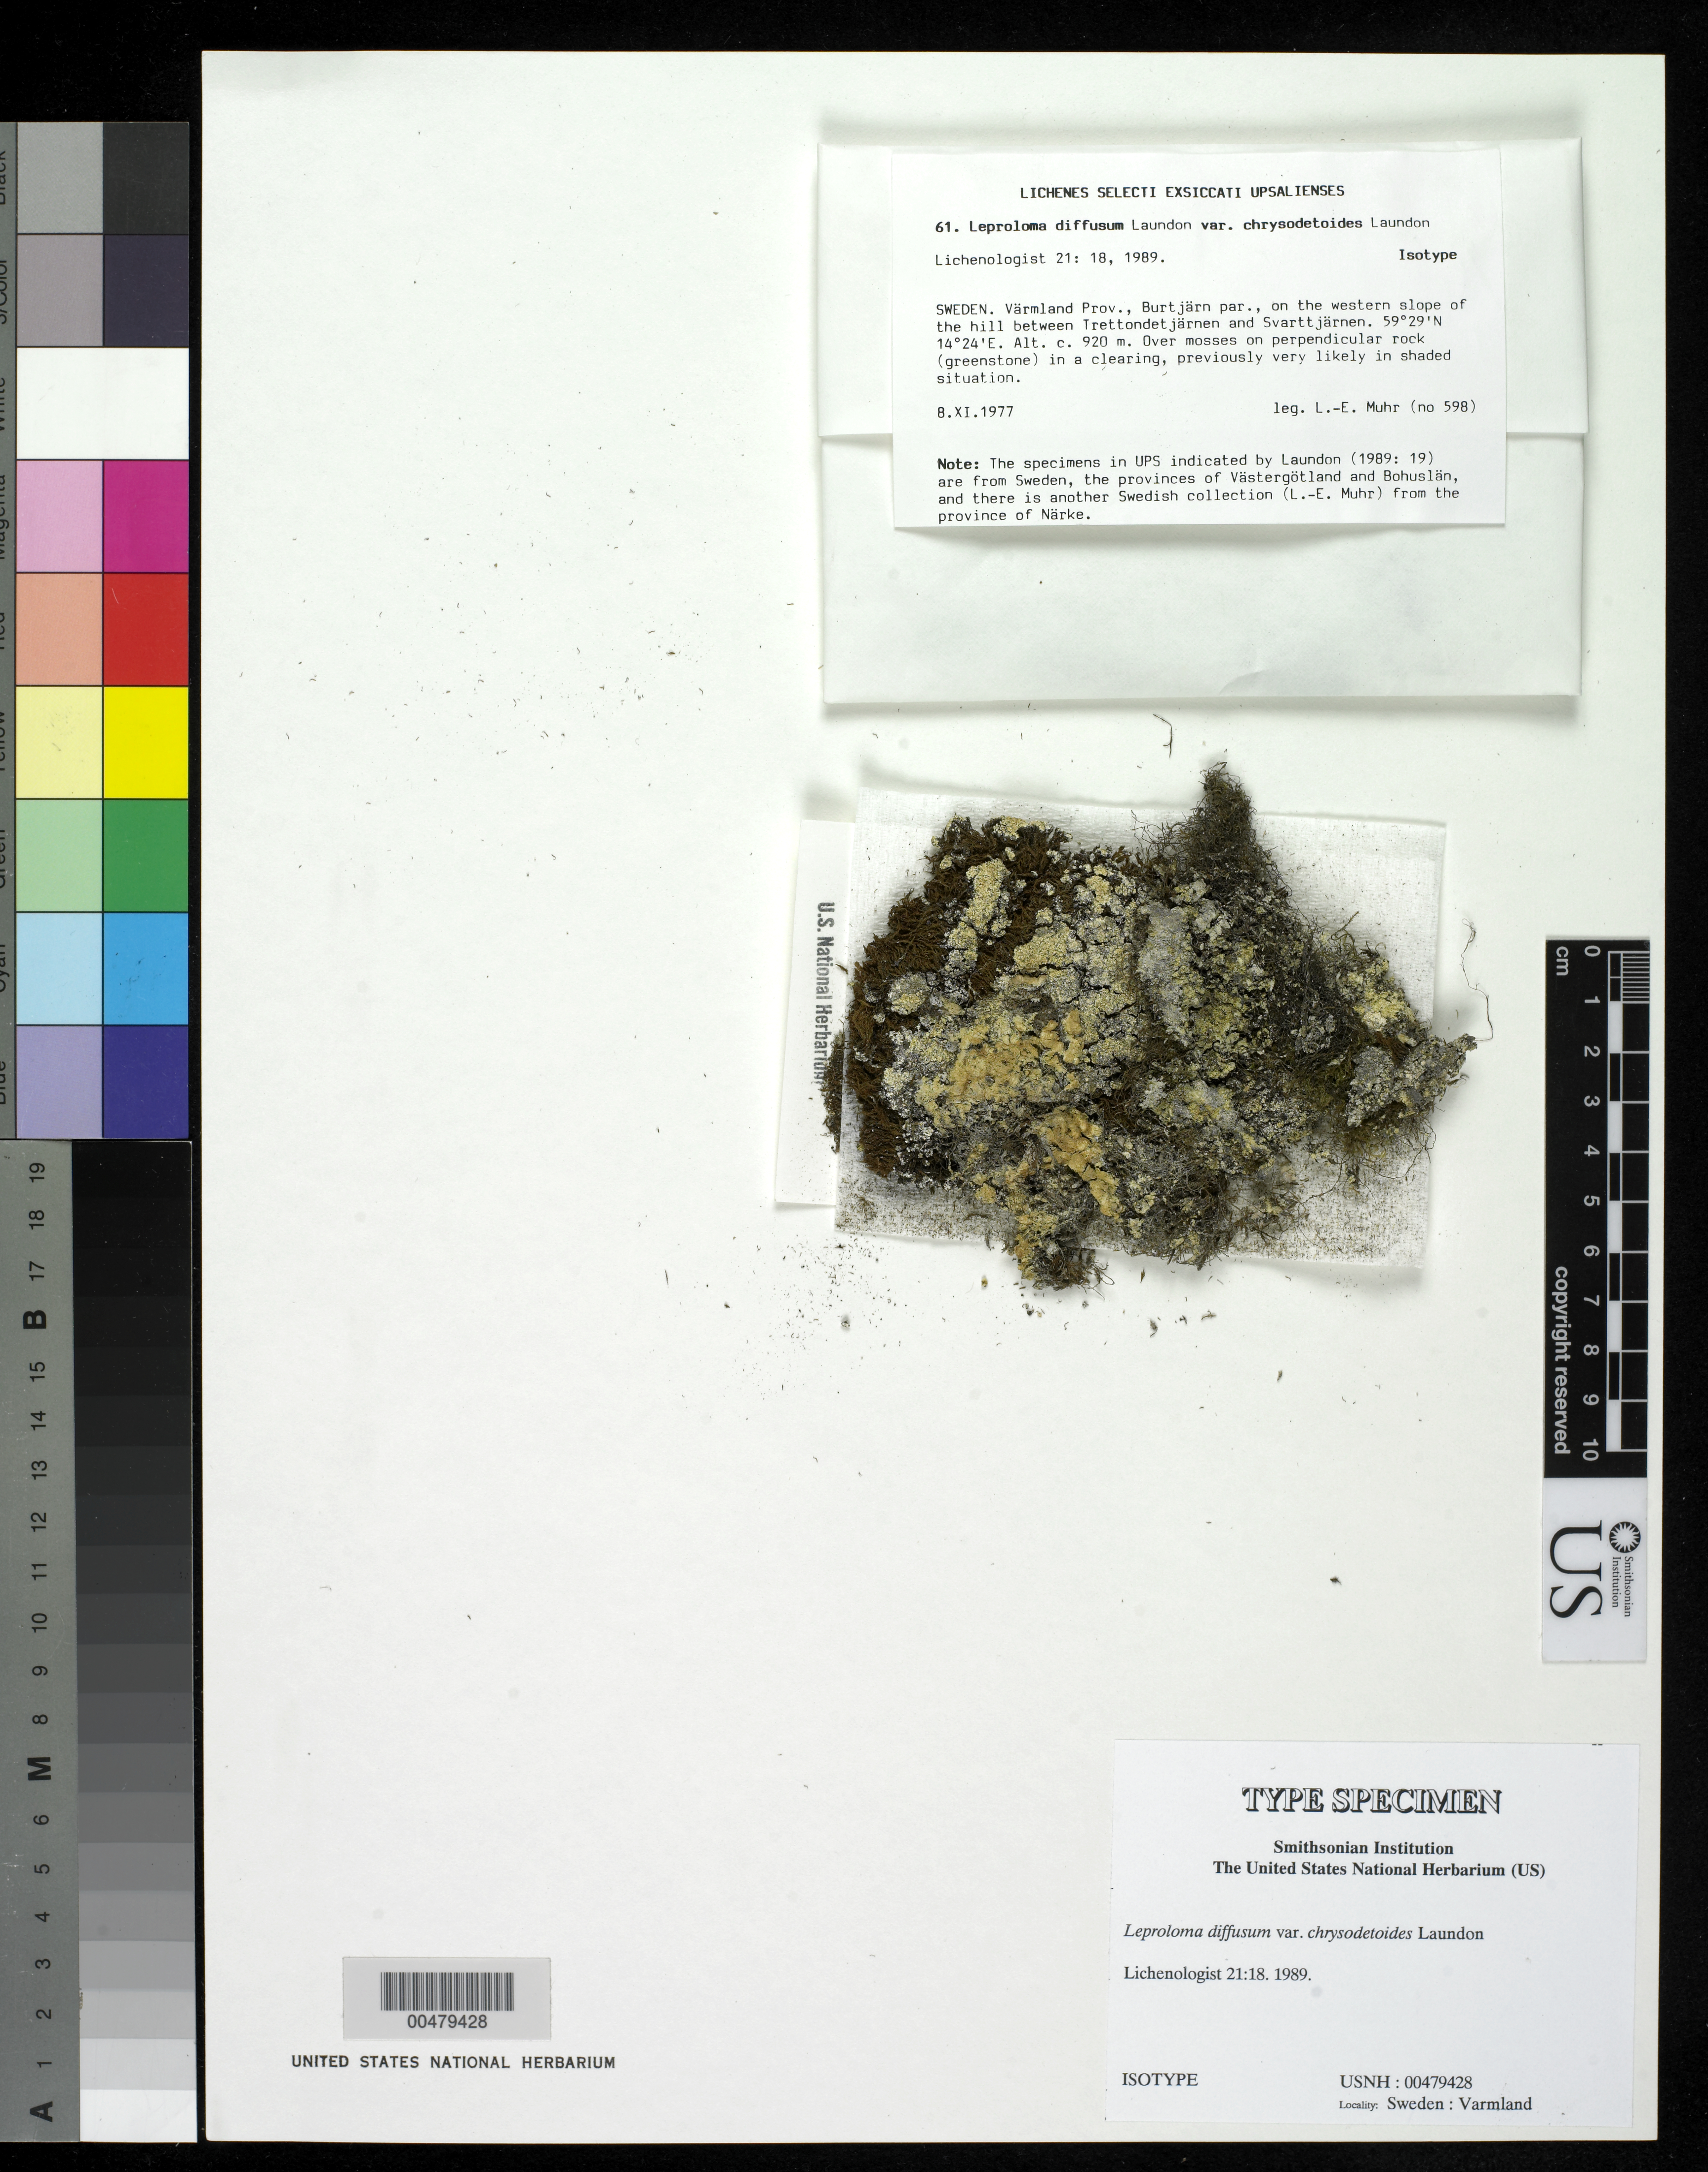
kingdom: Fungi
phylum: Ascomycota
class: Lecanoromycetes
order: Peltigerales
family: Pannariaceae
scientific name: Leproloma diffusum var. chrysodetoides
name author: J.R. Laundon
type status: Isotype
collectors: L.-E. Muhr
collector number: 598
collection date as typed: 08 Nov 1977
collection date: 1977-11-08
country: Sweden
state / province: Varmland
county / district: Burtjaen Par.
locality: Western slope of hill between Trettondetjaernen & Svarttjaernen.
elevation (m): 920